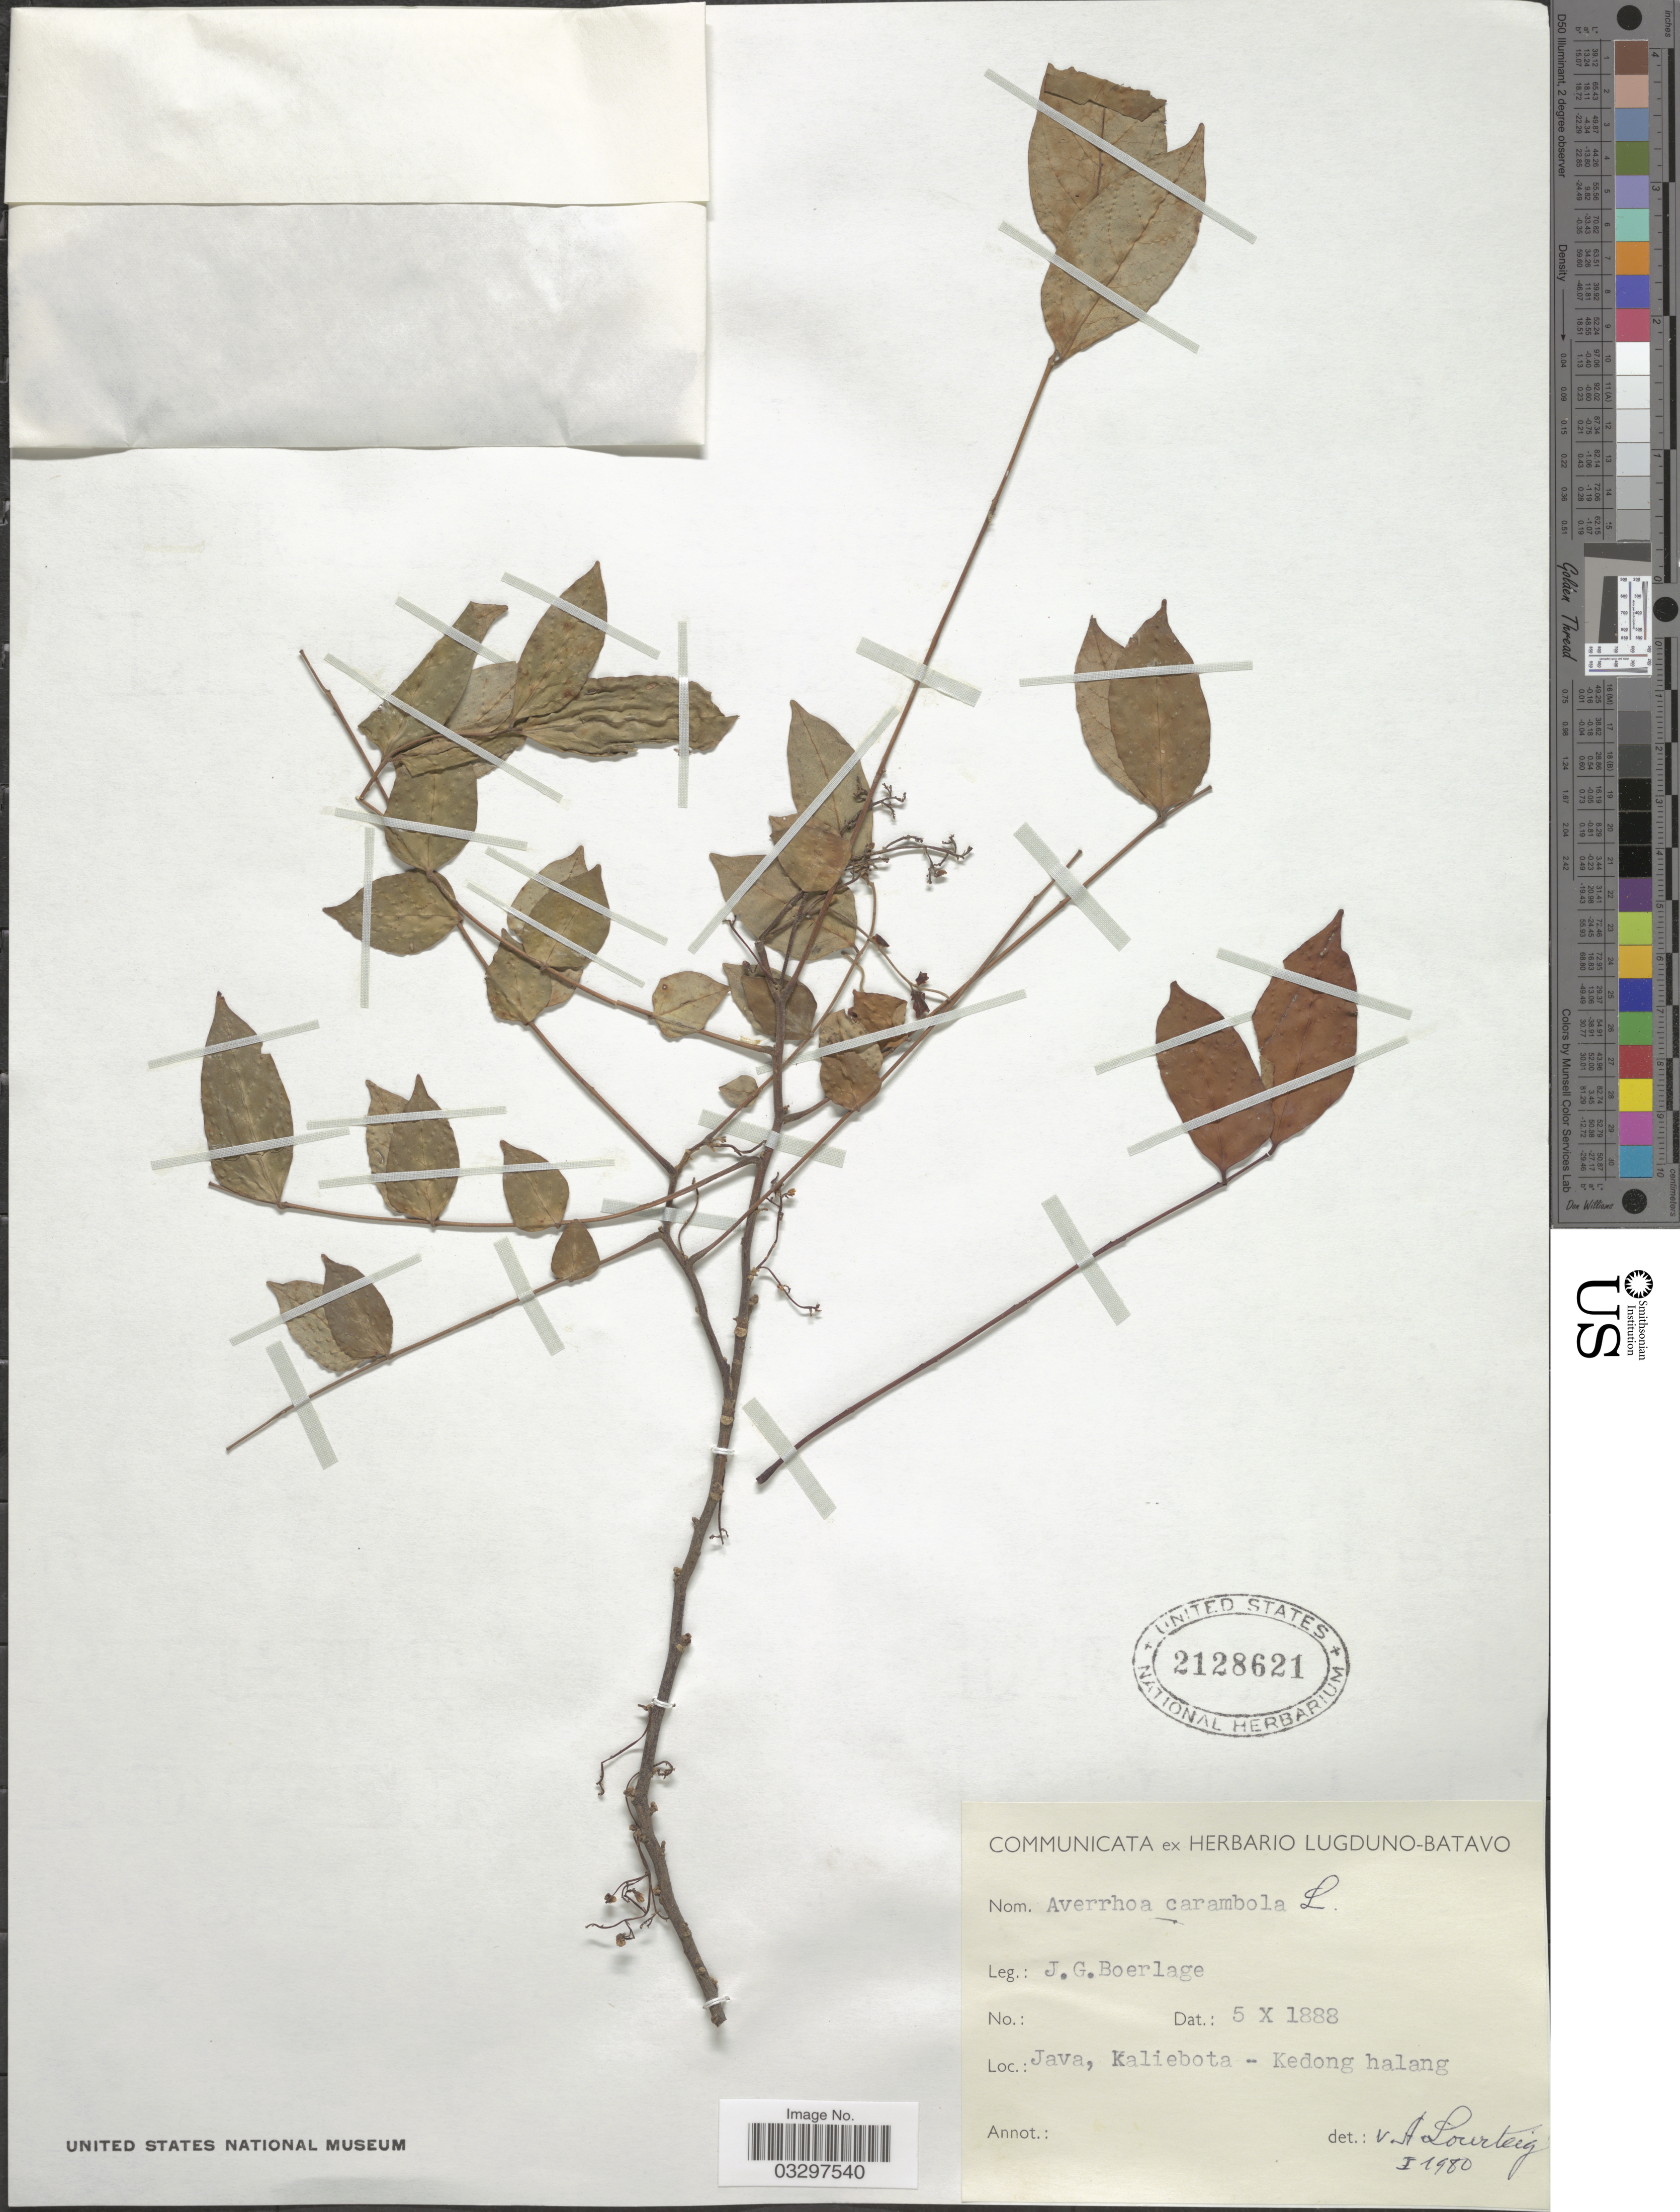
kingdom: Plantae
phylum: Tracheophyta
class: Magnoliopsida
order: Oxalidales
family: Oxalidaceae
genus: Averrhoa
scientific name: Averrhoa carambola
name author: L.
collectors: J. G. Boerlage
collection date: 1888-10-05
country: Indonesia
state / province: Java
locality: Kaliebota - Kedong halang.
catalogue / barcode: US 2128621